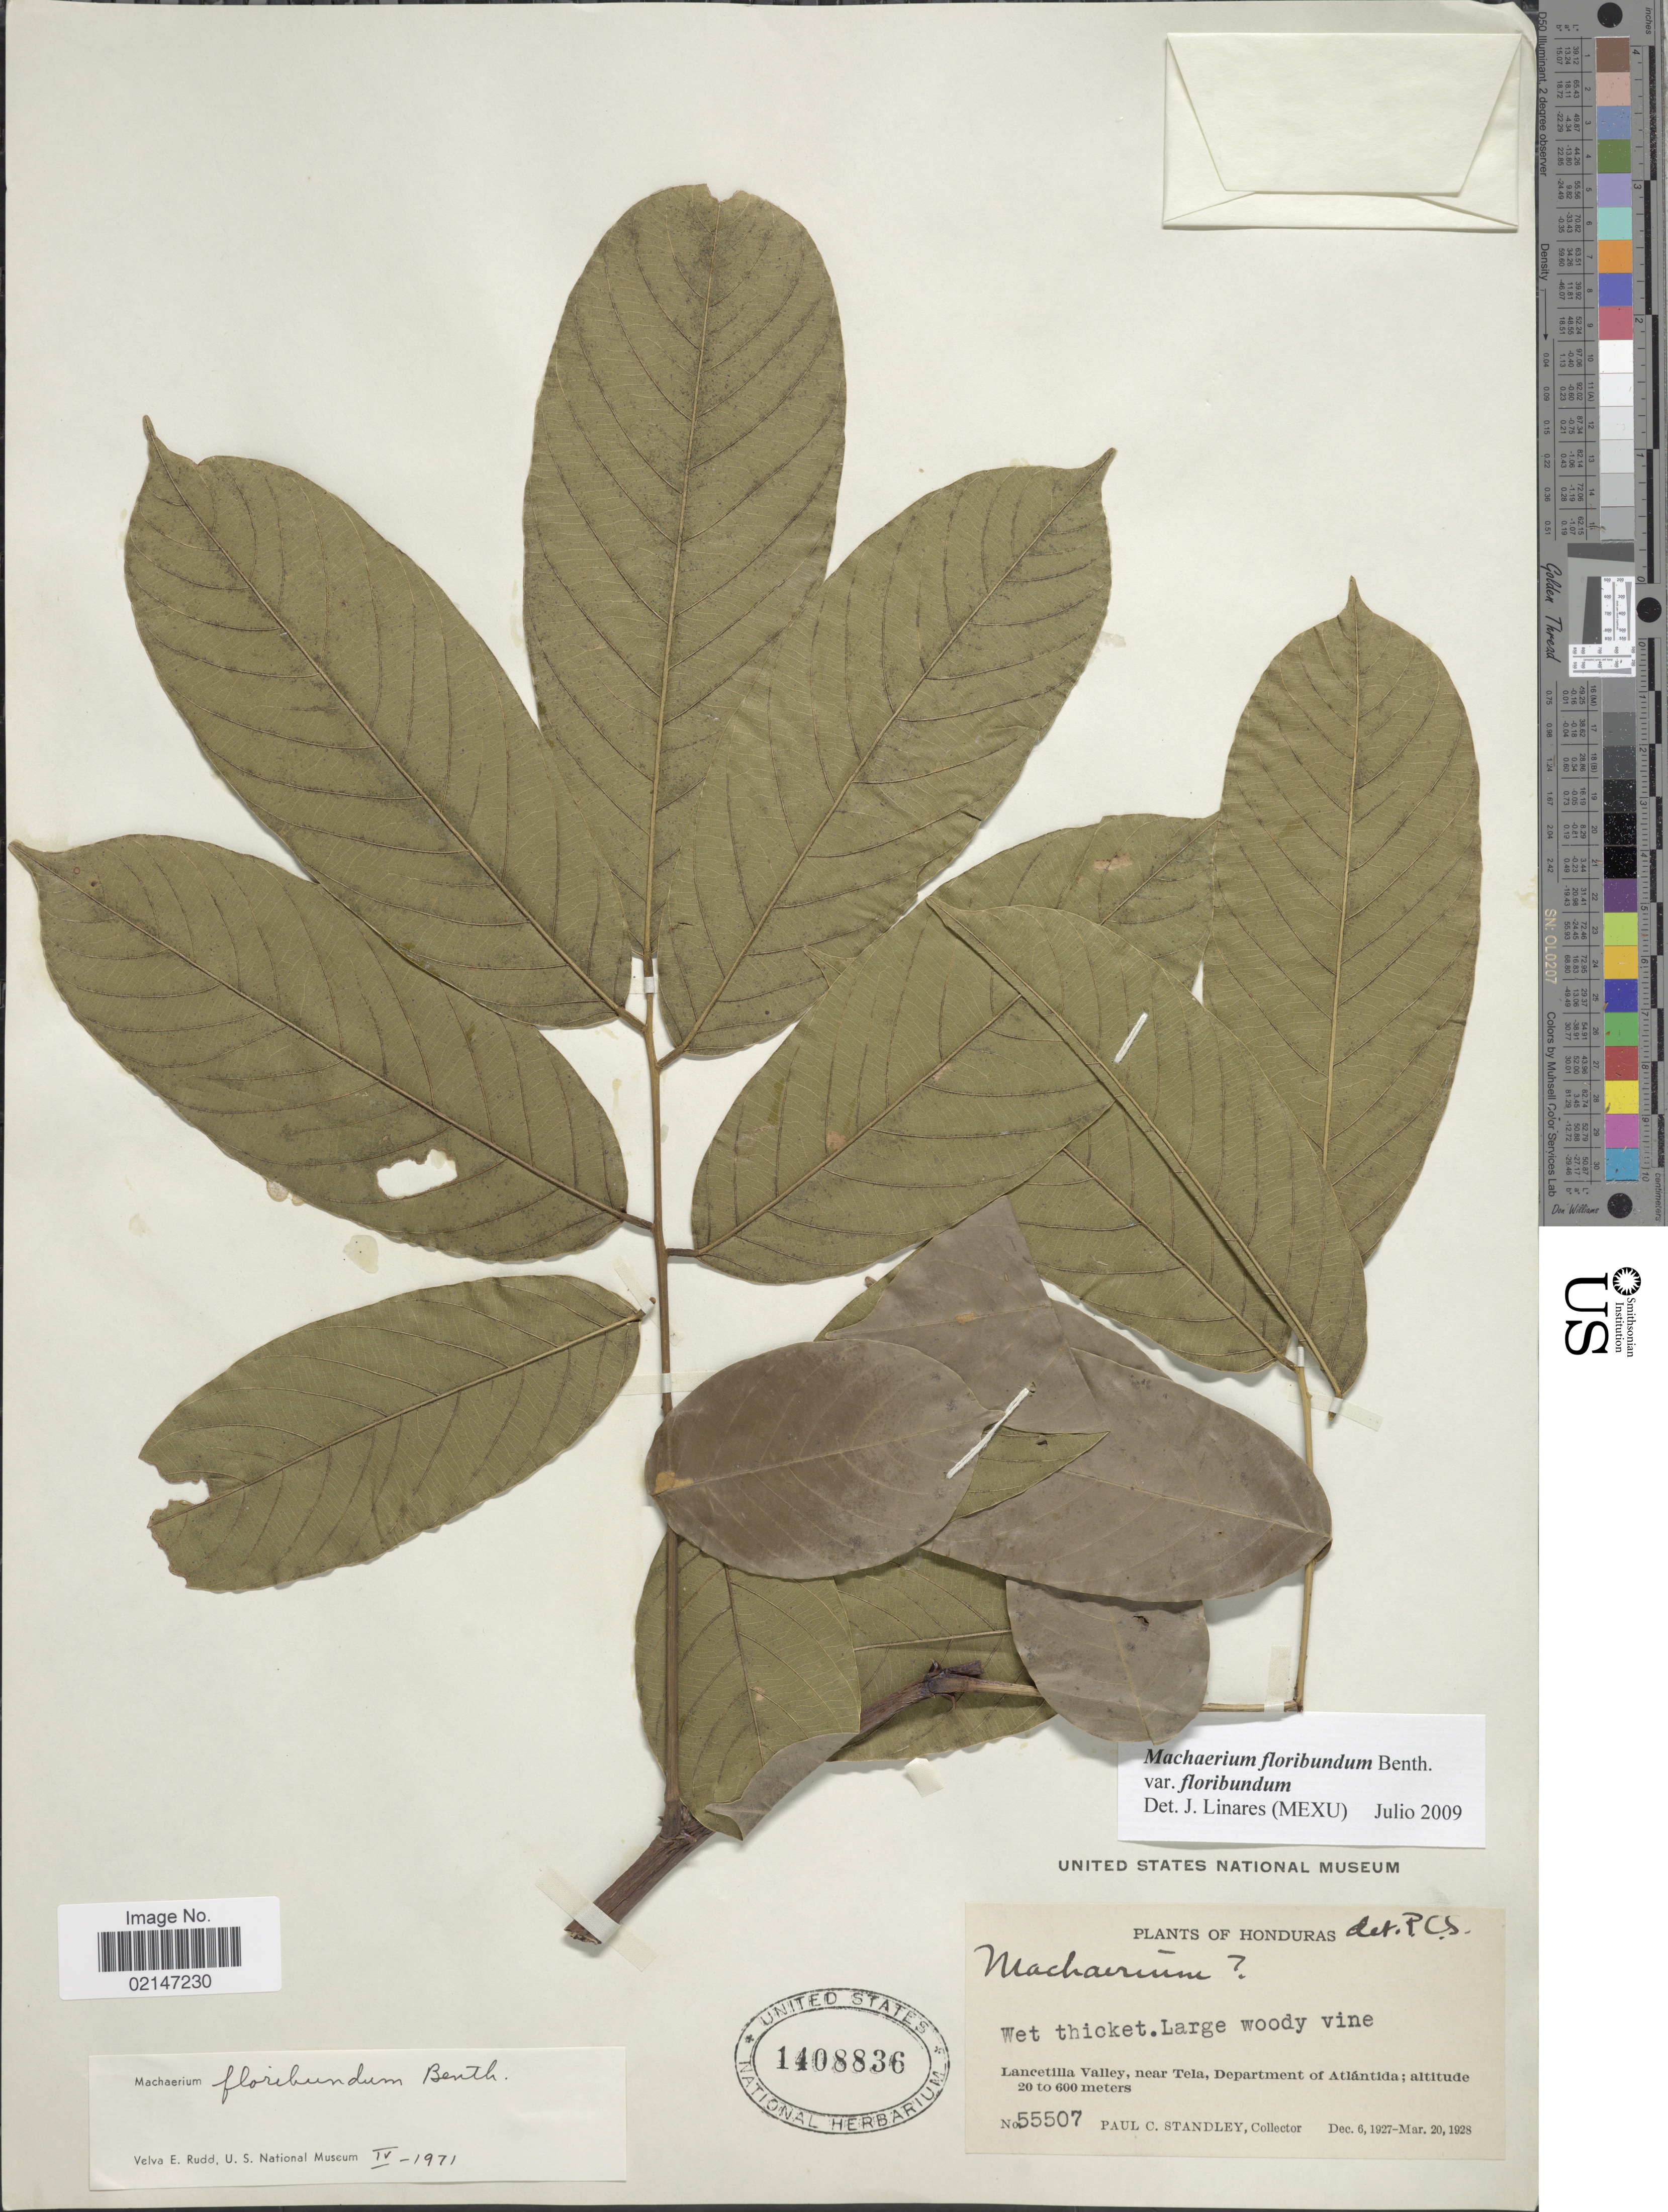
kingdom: Plantae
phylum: Tracheophyta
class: Magnoliopsida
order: Fabales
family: Fabaceae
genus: Machaerium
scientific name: Machaerium floribundum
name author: Benth.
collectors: P. C. Standley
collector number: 55507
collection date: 1927-12-06/1928-03-20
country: Honduras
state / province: Atlántida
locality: Wet thicket, Lancetilla Valley, near Tela Department of Atlántida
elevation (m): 20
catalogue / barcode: US 1408836